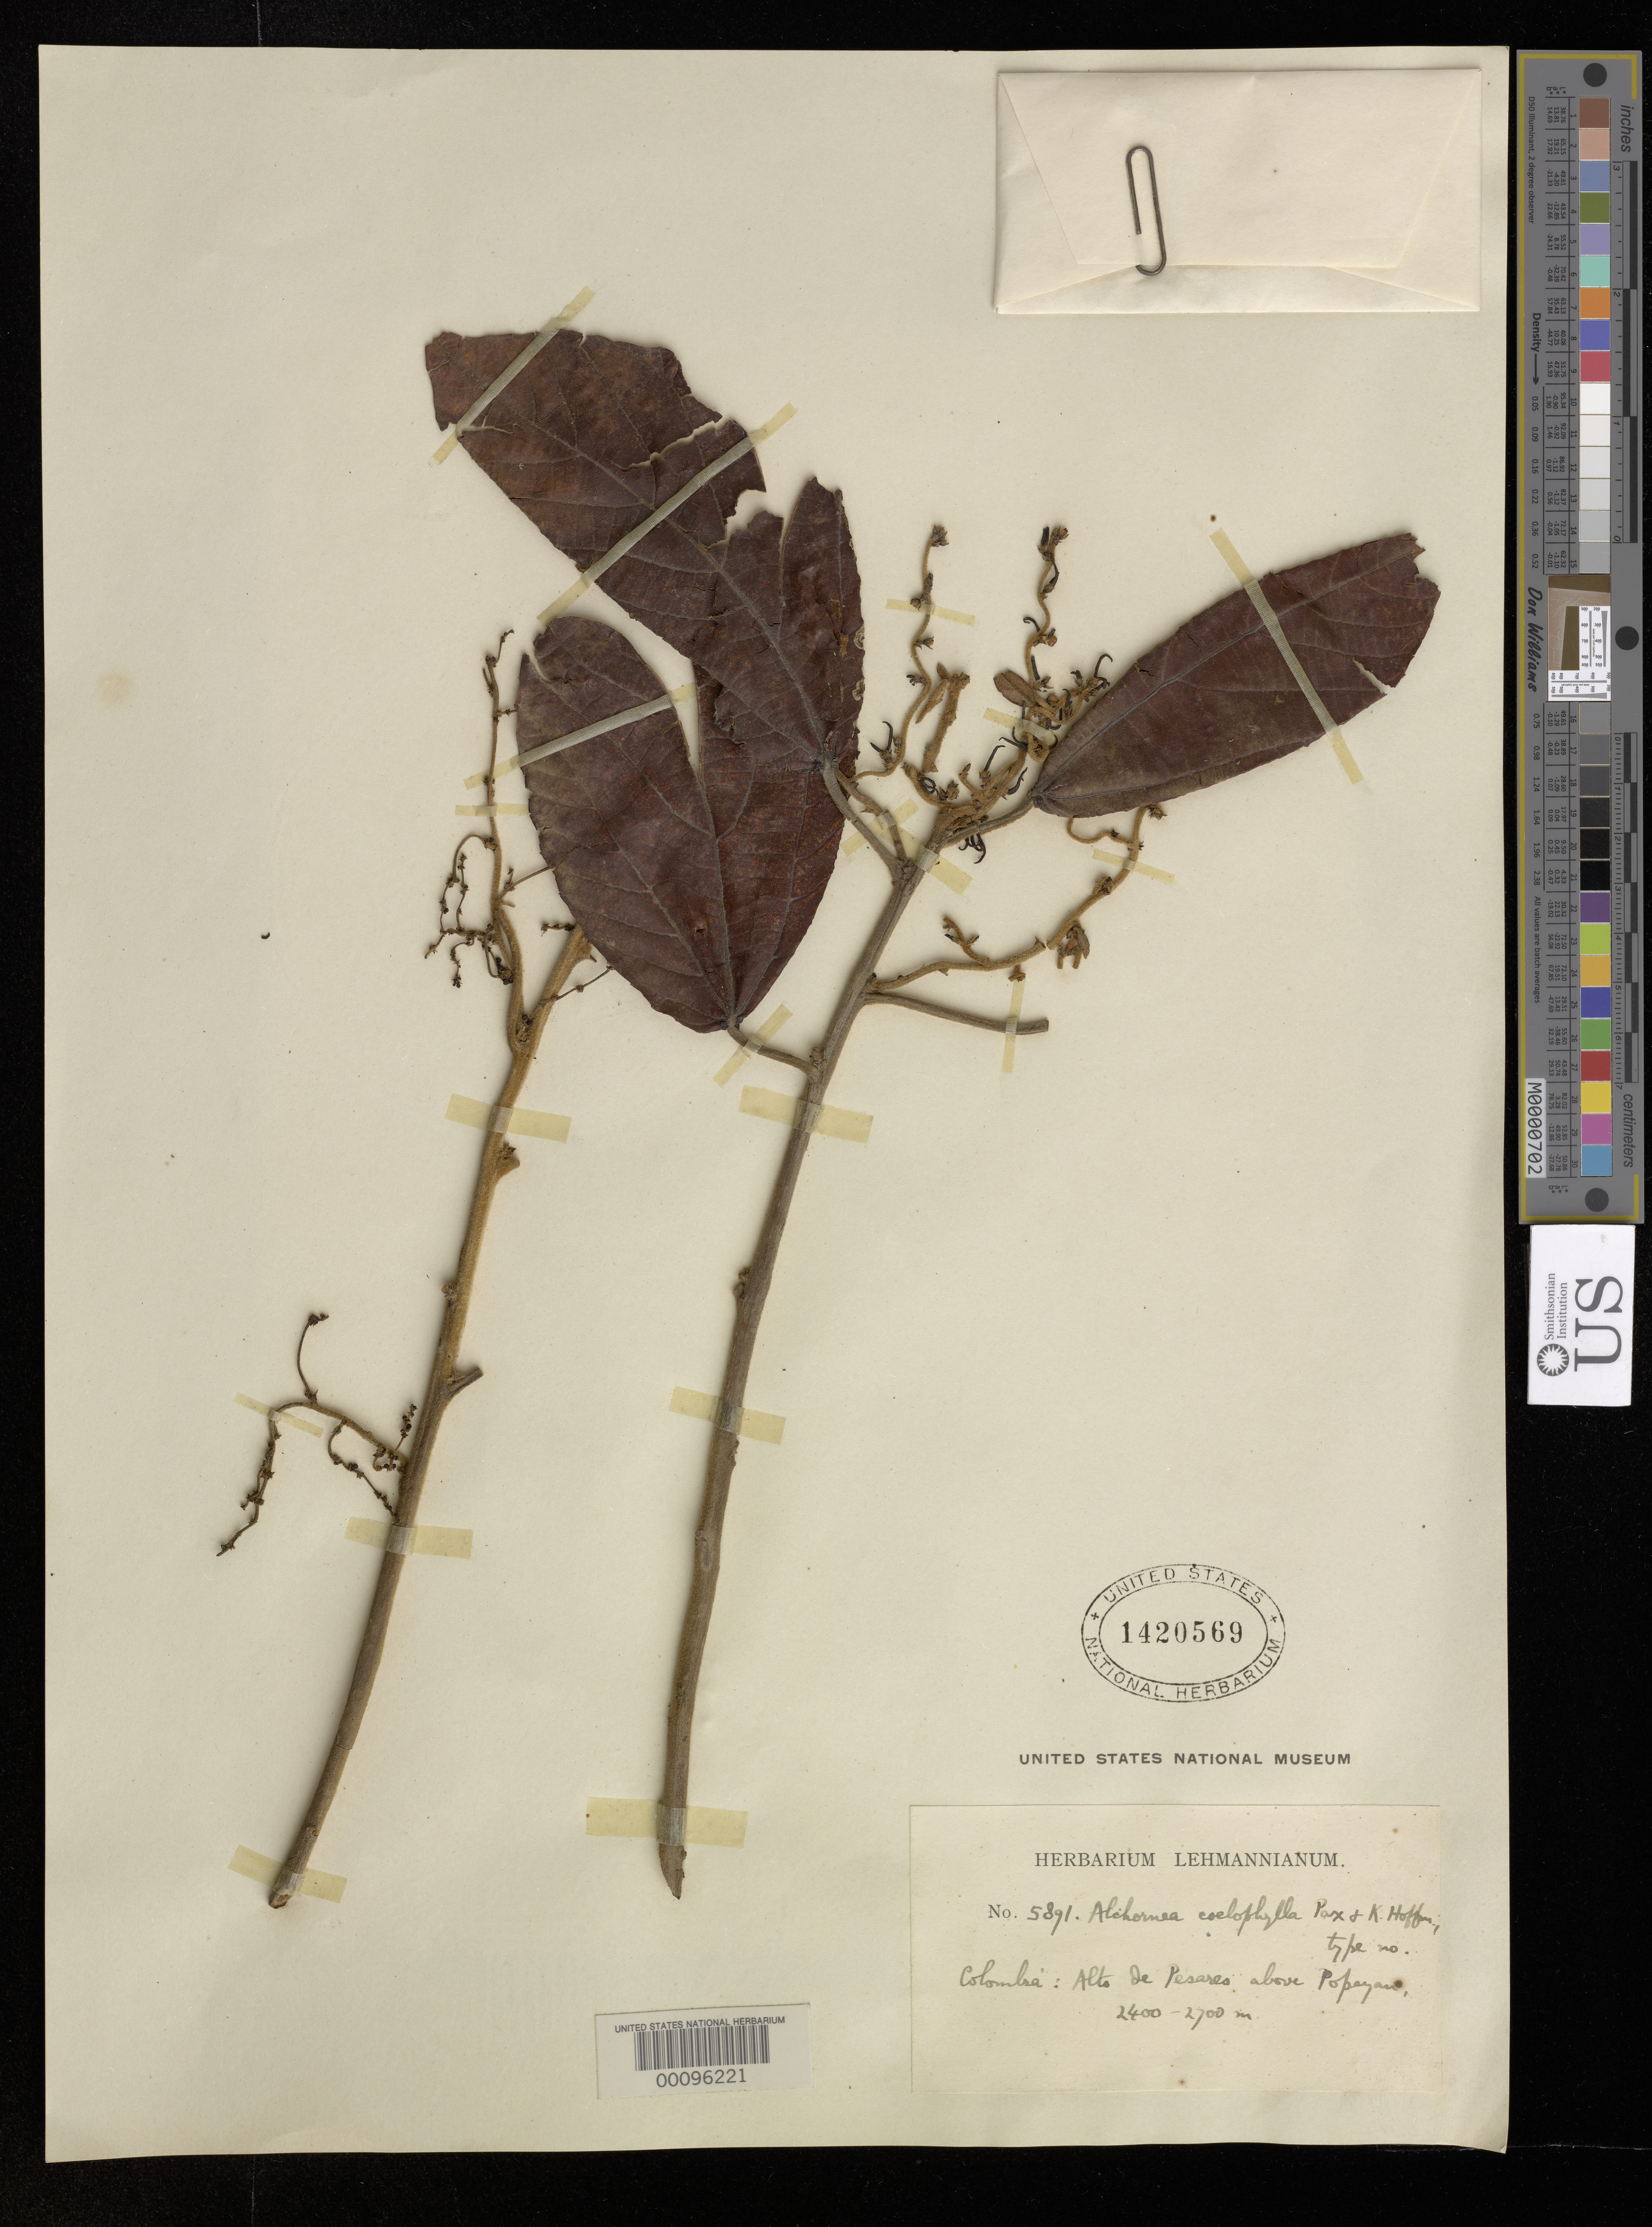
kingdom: Plantae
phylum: Tracheophyta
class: Magnoliopsida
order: Malpighiales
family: Euphorbiaceae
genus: Alchornea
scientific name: Alchornea coelophylla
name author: Pax & K. Hoffm. in Engl.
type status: Isosyntype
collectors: F. C. Lehmann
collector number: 5891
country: Colombia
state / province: Cauca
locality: Alto de Pasares over Popayan.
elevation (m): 2300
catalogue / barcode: US 1420569